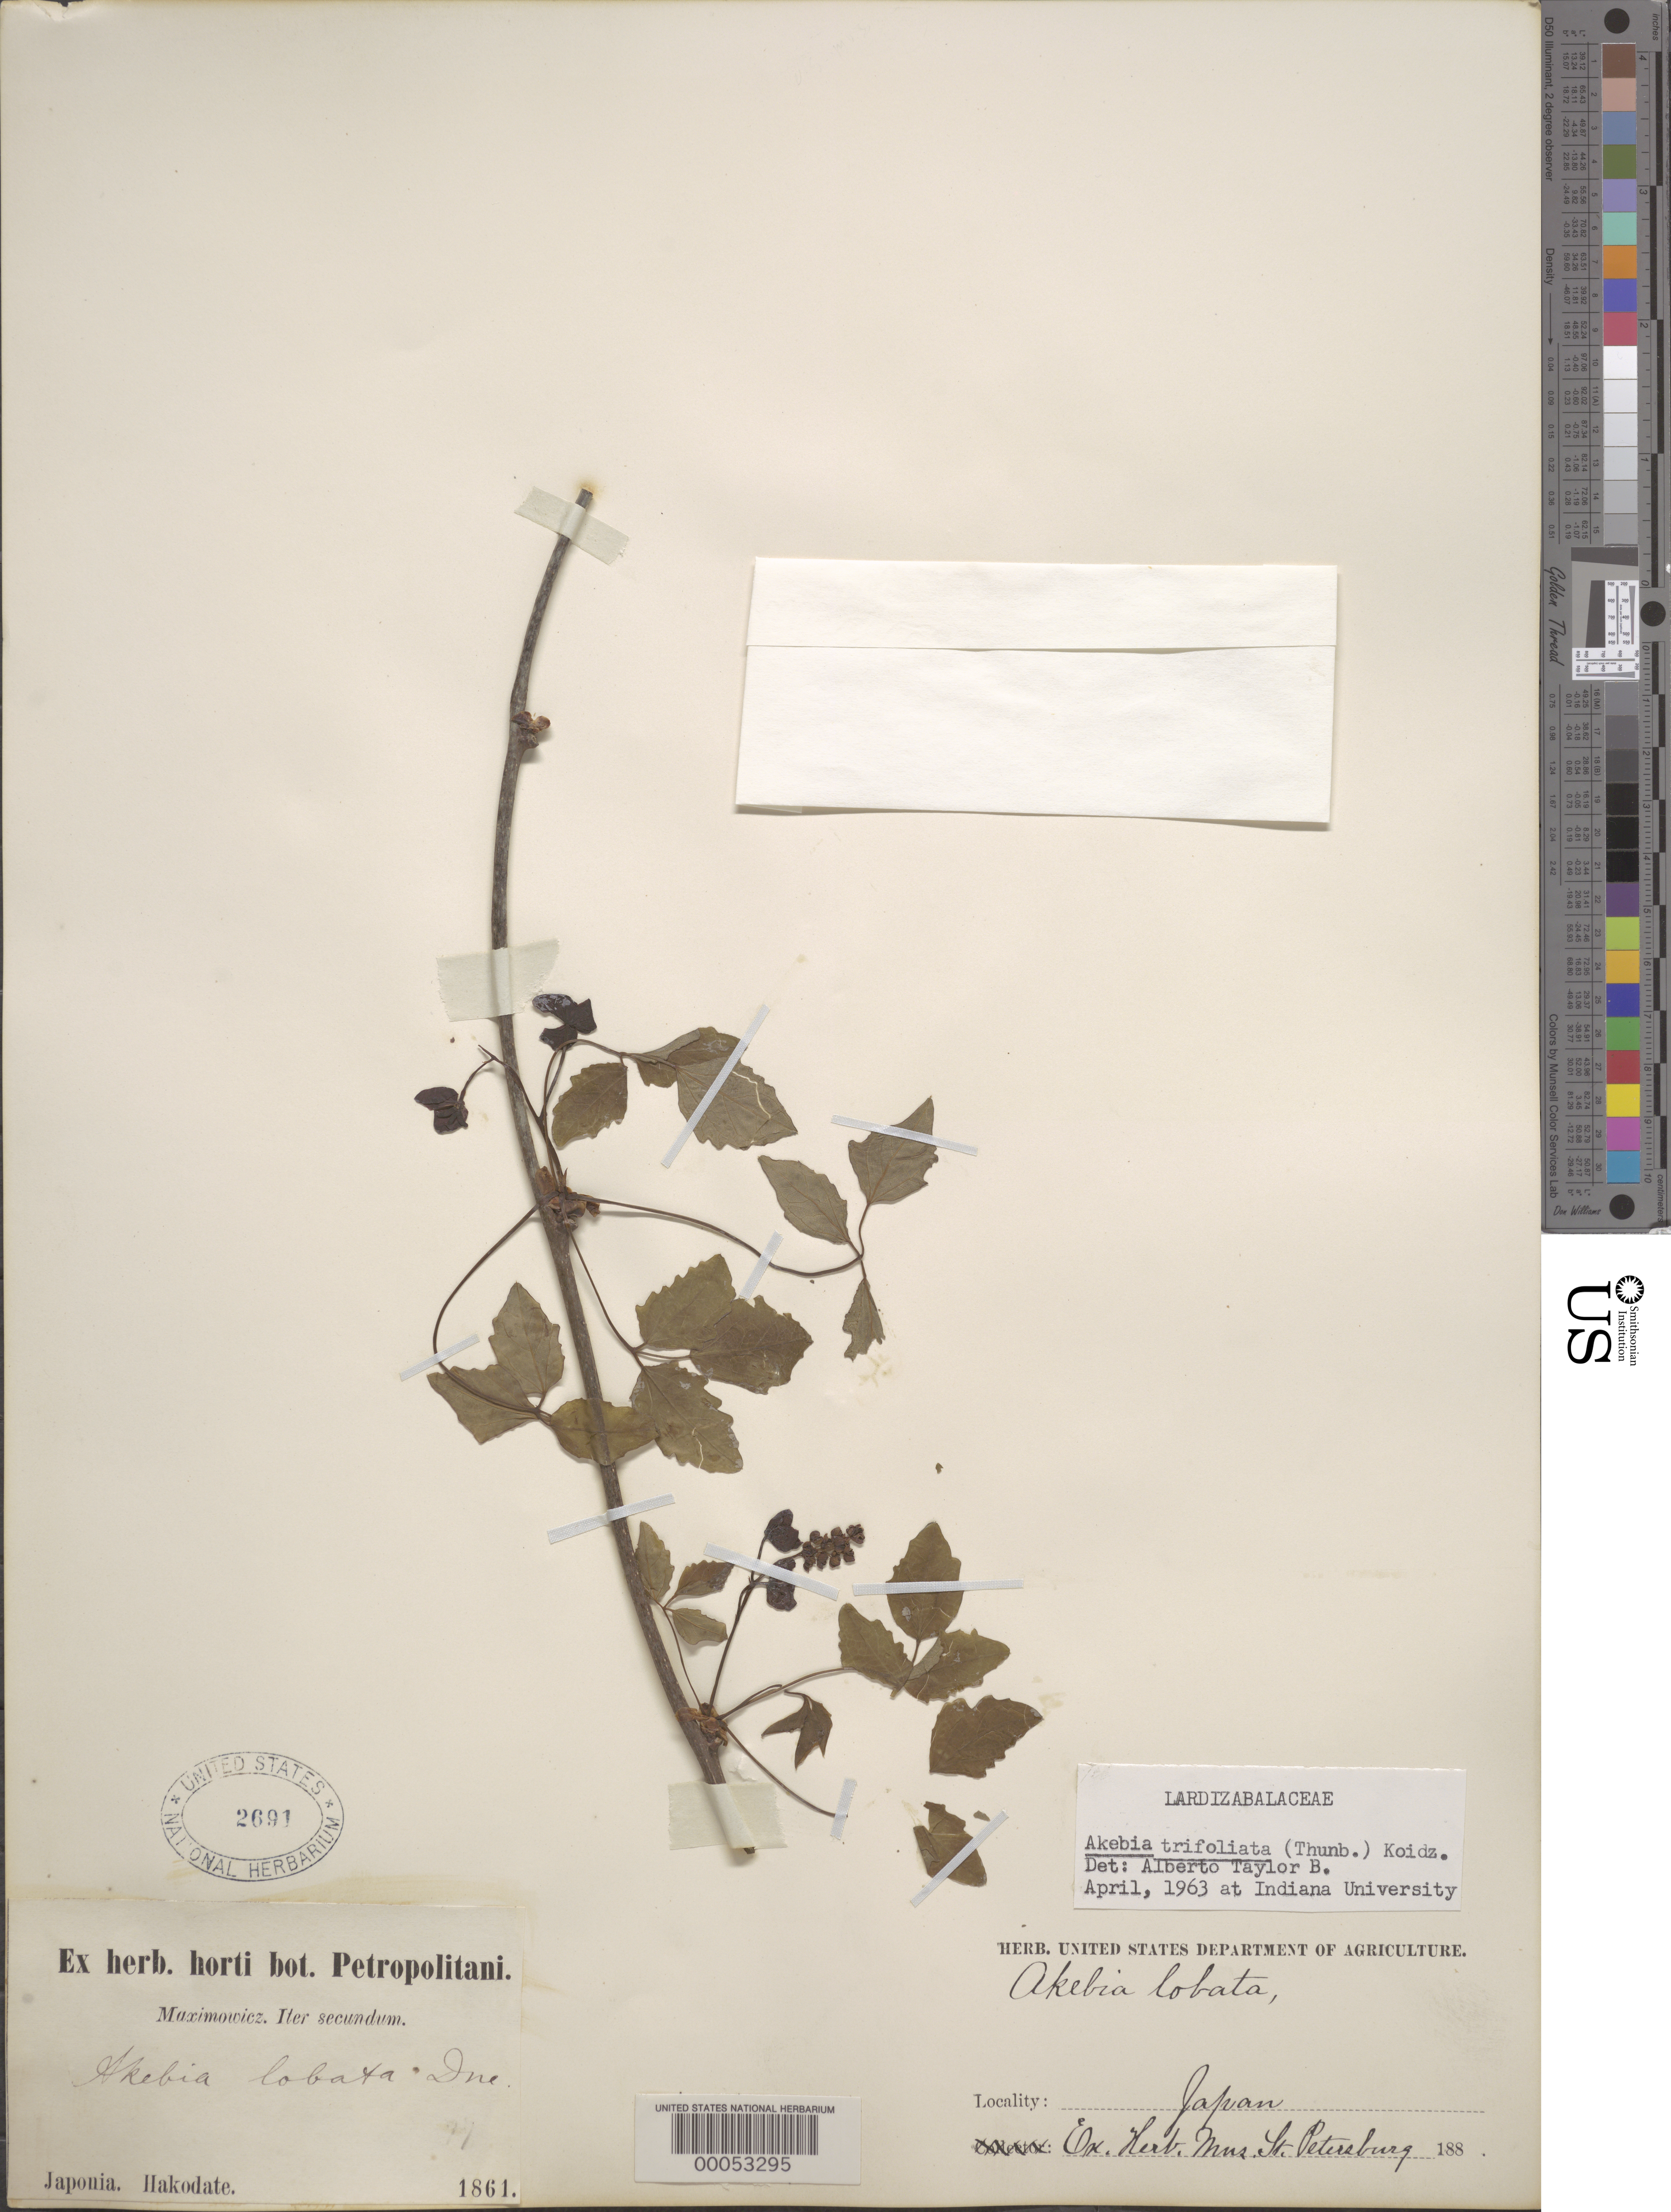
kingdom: Plantae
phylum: Tracheophyta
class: Magnoliopsida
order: Ranunculales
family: Lardizabalaceae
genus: Akebia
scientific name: Akebia trifoliata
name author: (Thunb.) Koidz.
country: Japan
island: Honshu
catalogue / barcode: US 2691